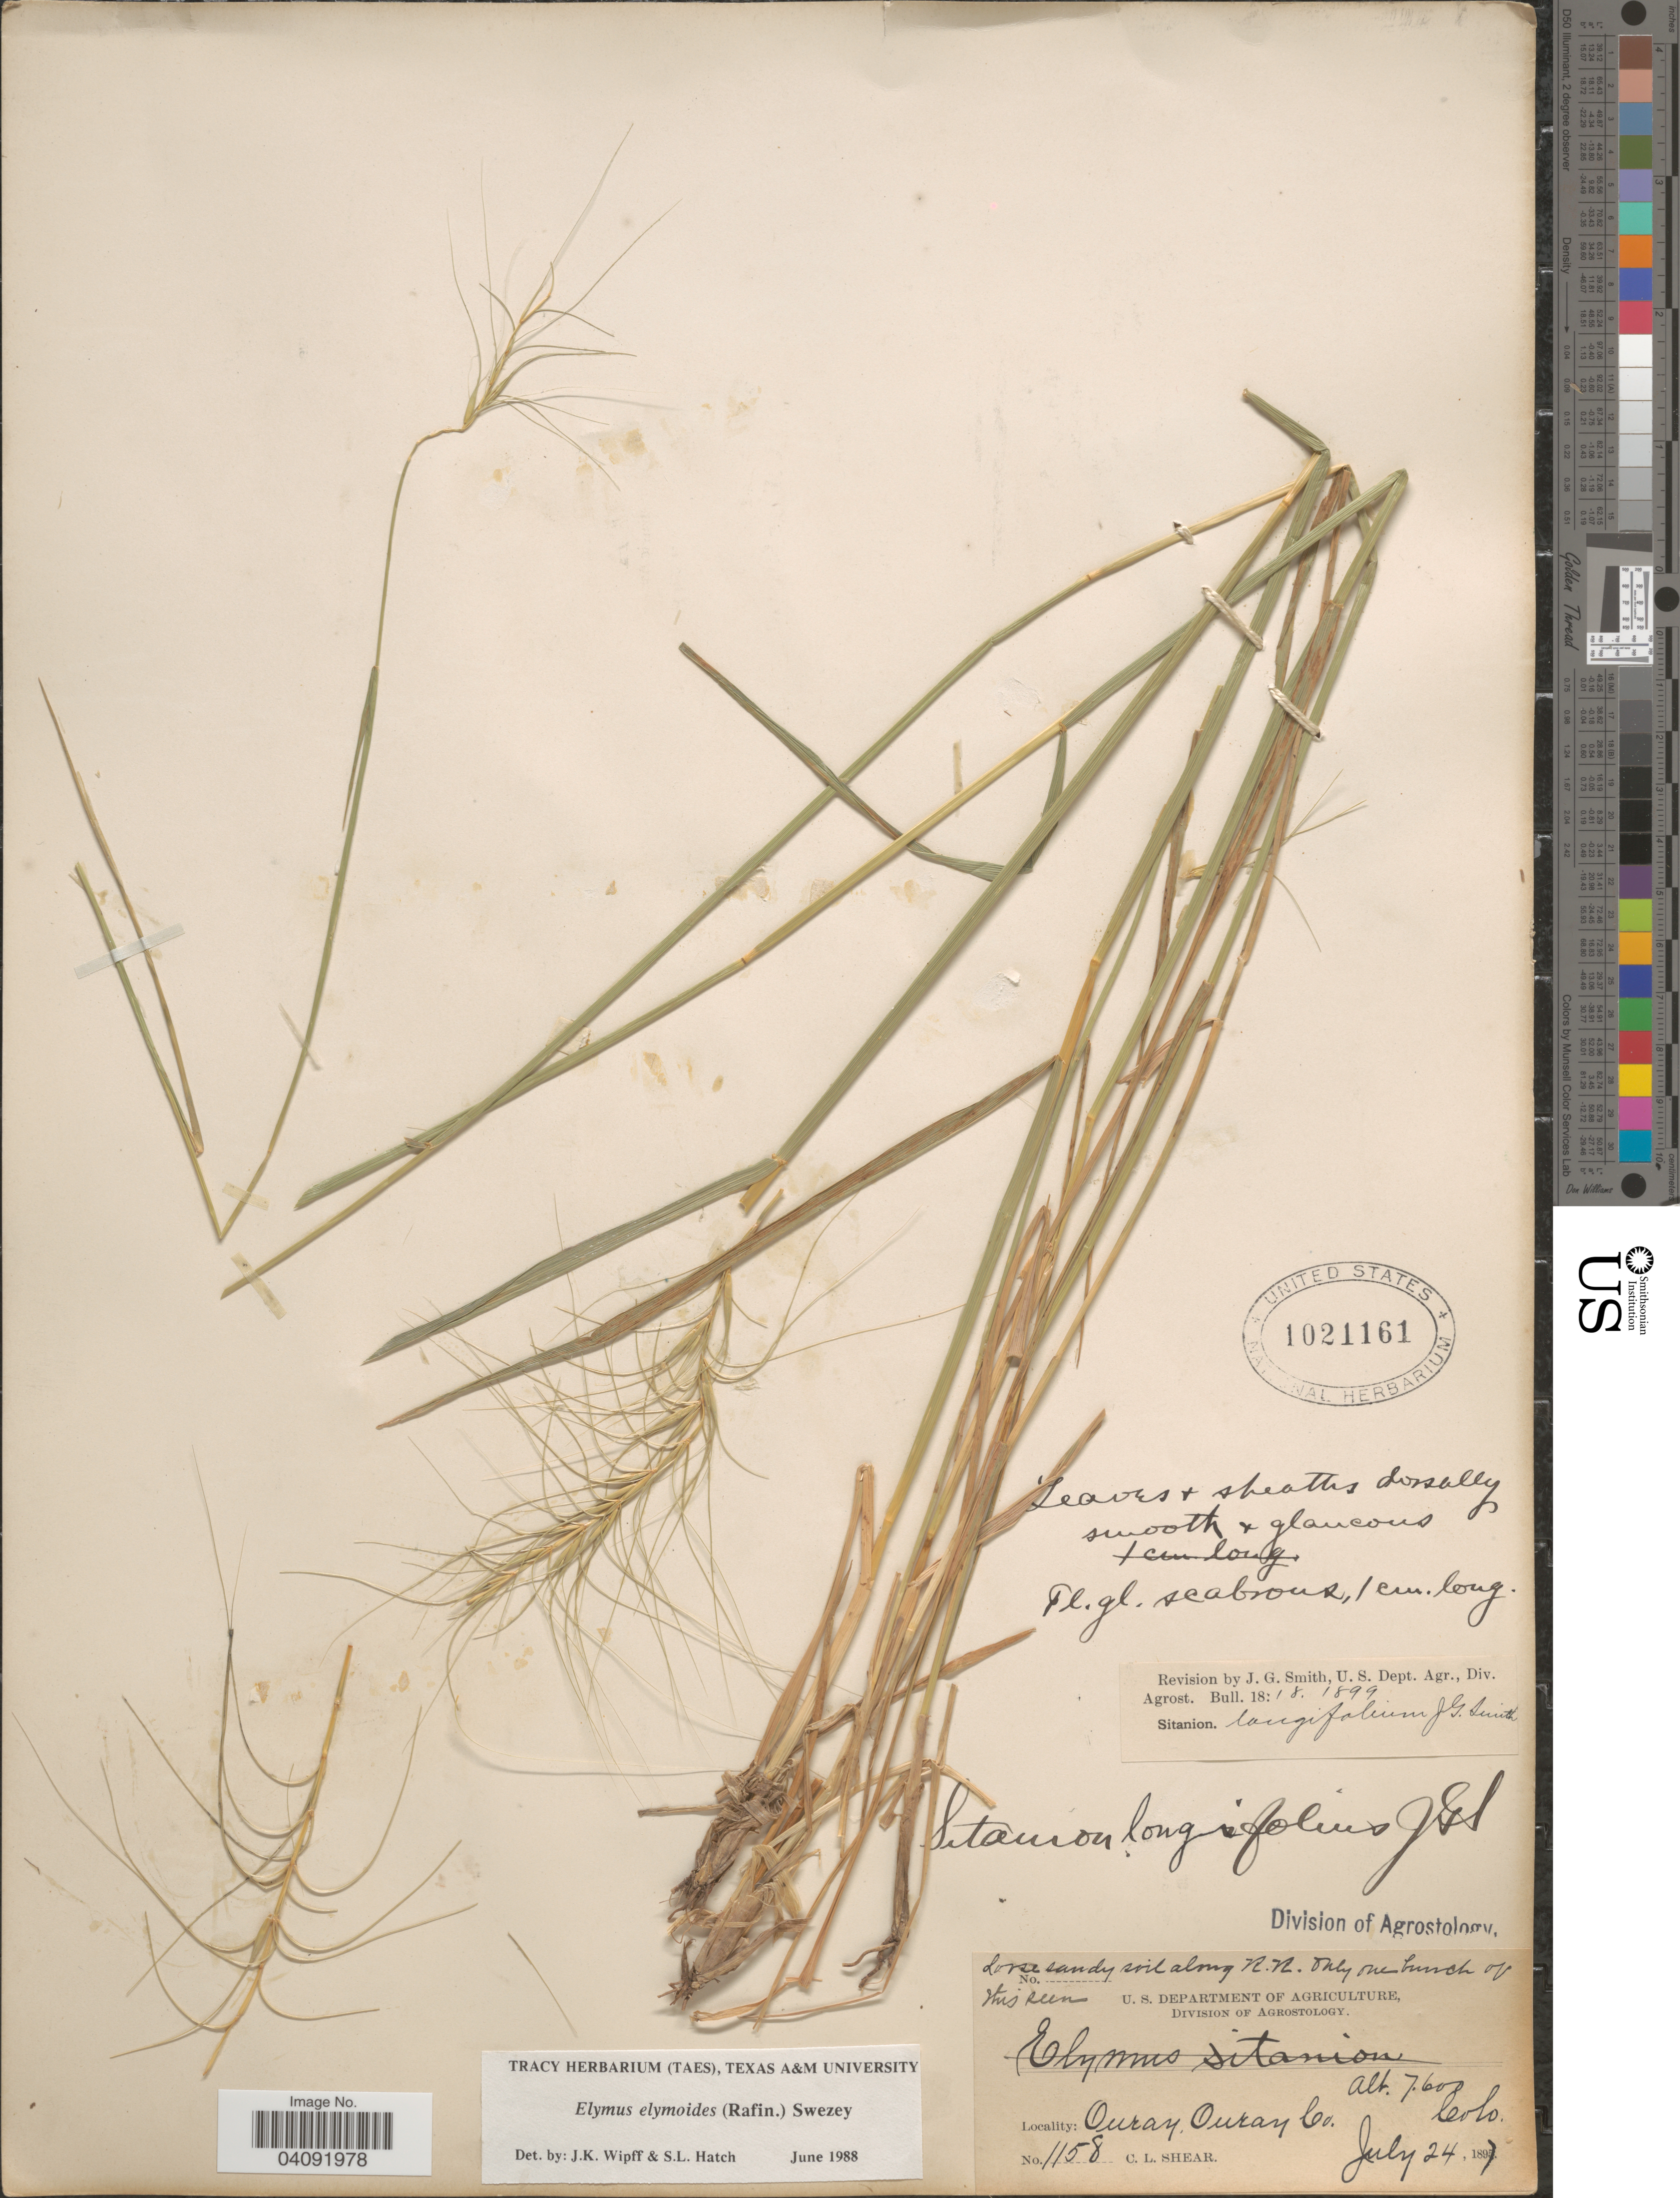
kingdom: Plantae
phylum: Tracheophyta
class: Liliopsida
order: Poales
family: Poaceae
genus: Elymus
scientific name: Elymus elymoides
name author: (Raf.) Swezey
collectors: C. L. Shear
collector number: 1158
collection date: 1897-07-24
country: United States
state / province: Colorado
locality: Along R.R. [unsure placement]. Ouray, Ouray Co.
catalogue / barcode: US 1021161